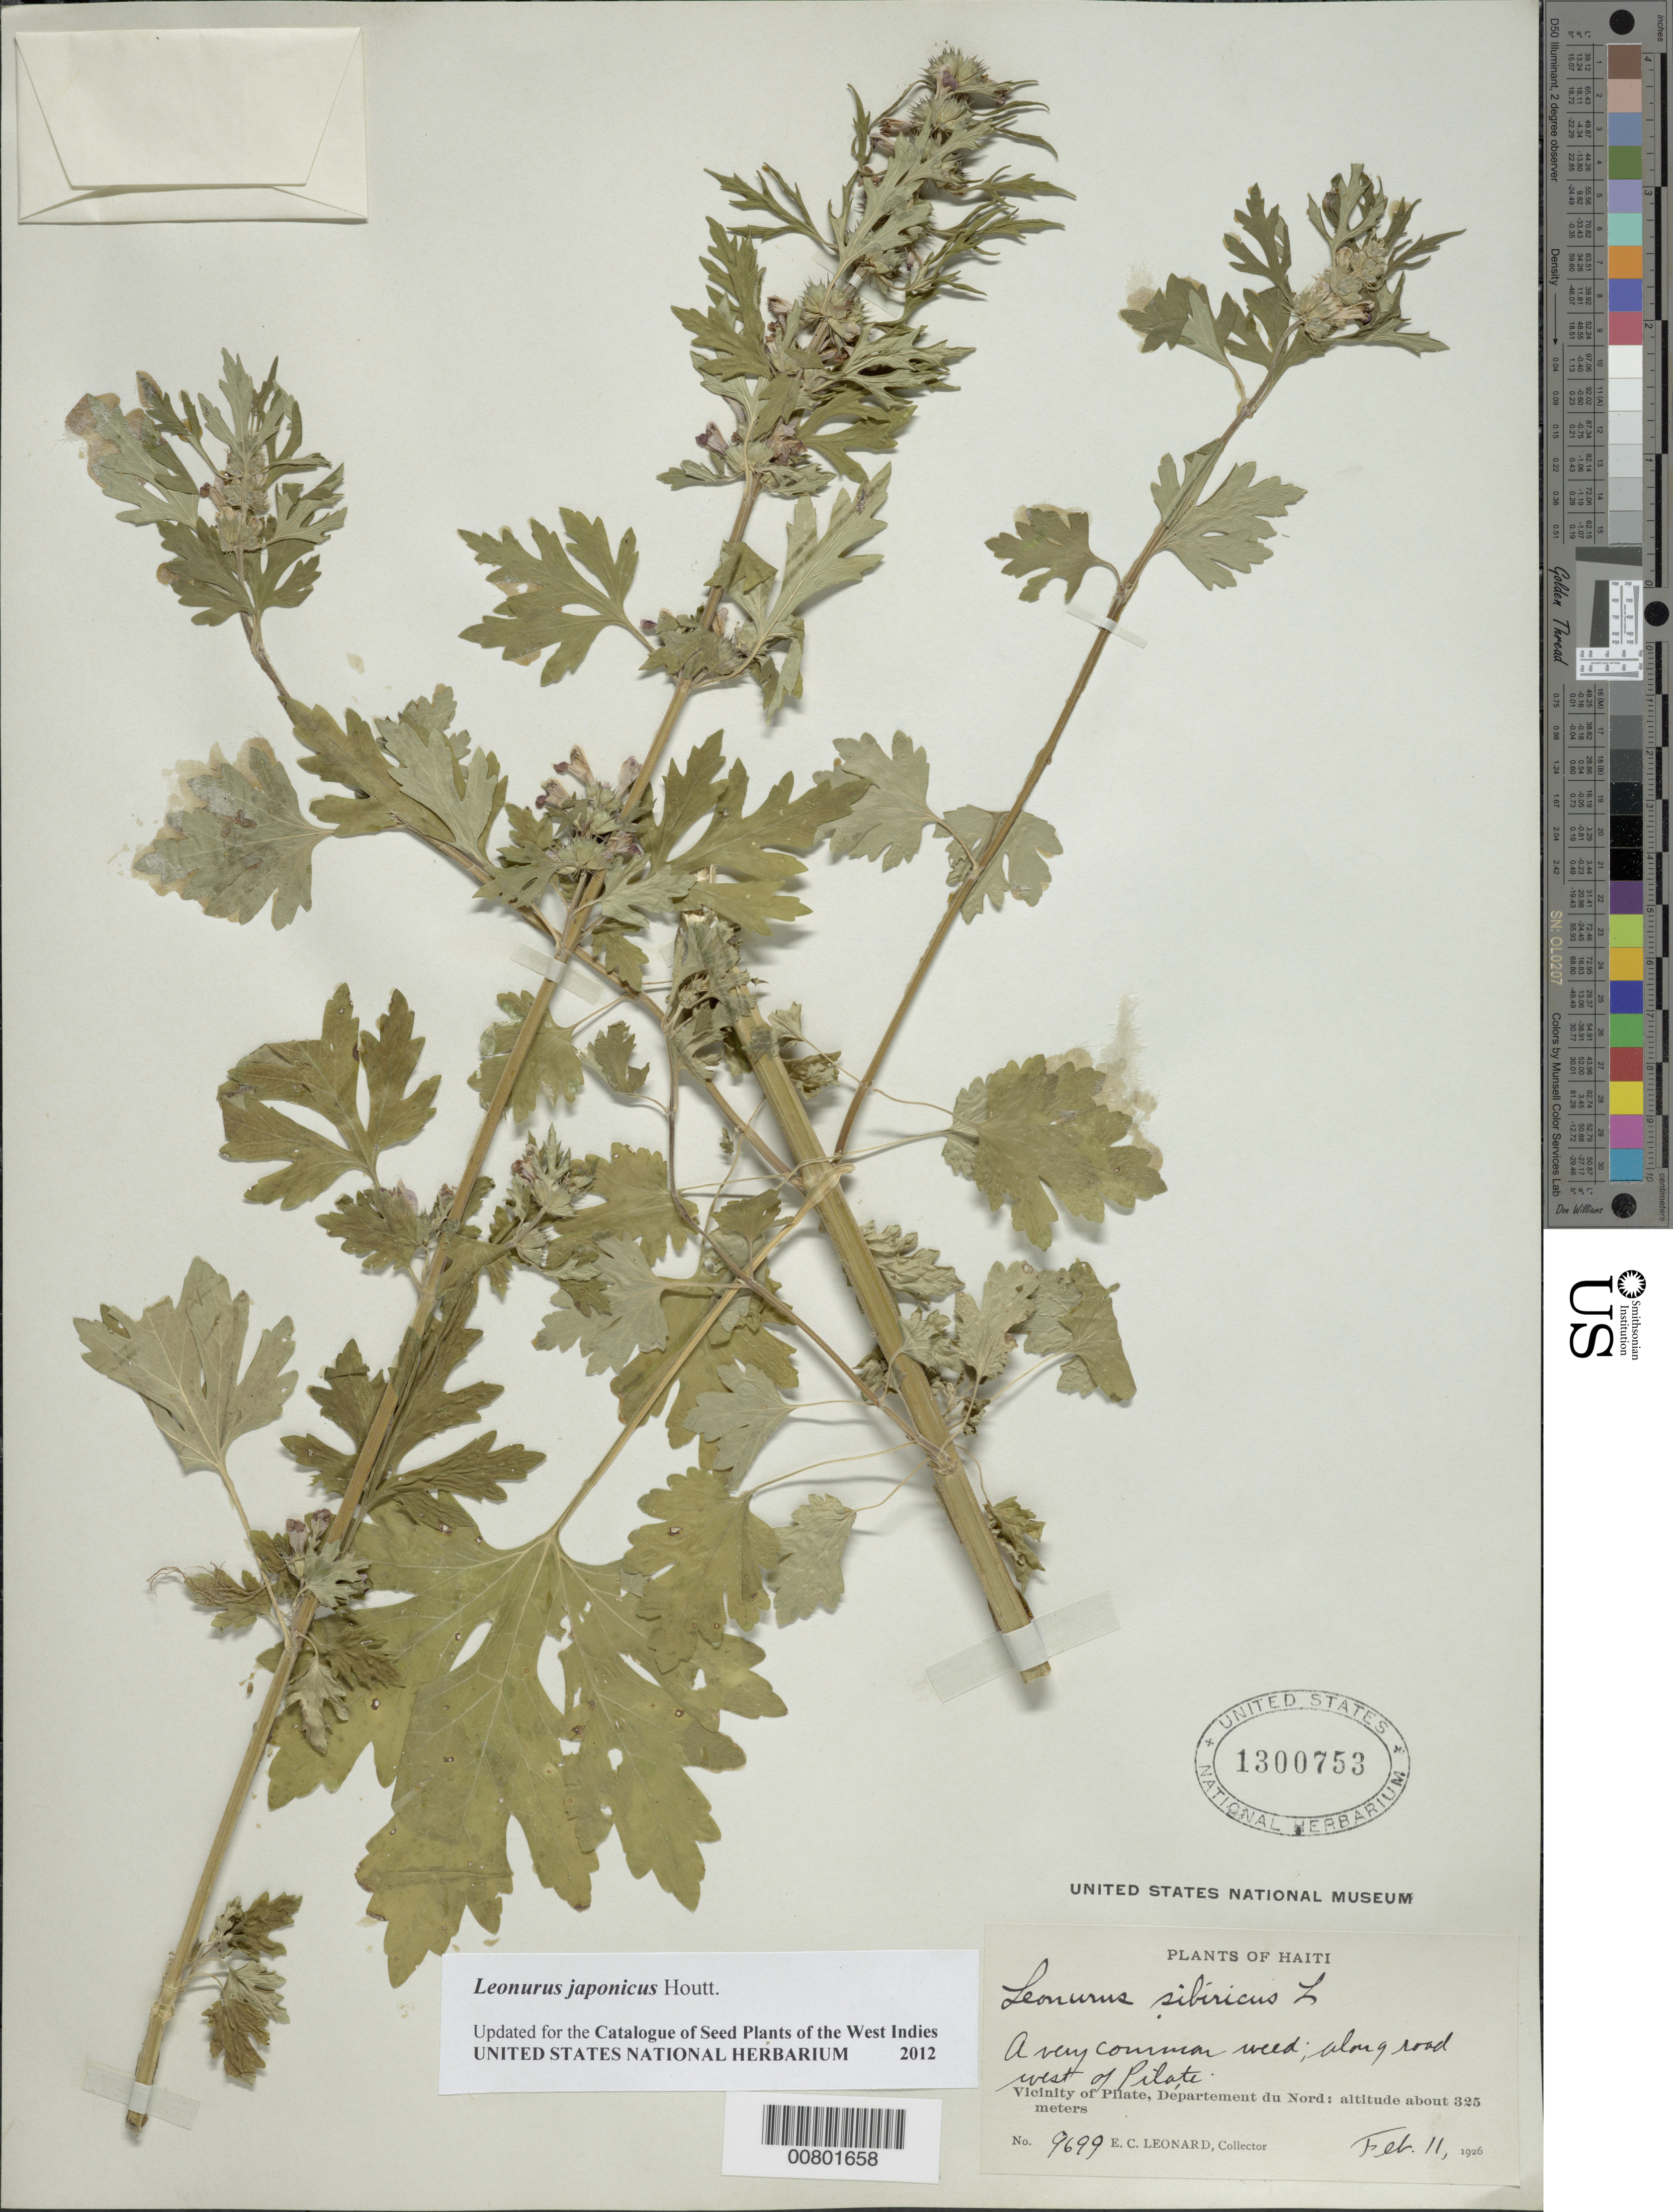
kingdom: Plantae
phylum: Tracheophyta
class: Magnoliopsida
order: Lamiales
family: Lamiaceae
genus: Leonurus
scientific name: Leonurus japonicus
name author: Houtt.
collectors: E. C. Leonard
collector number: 9699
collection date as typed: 11 Feb 1926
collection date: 1926-02-11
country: Haiti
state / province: Nord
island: Hispaniola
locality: Vicinity of Pilate, W of city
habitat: Along road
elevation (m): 325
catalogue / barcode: US 1300753